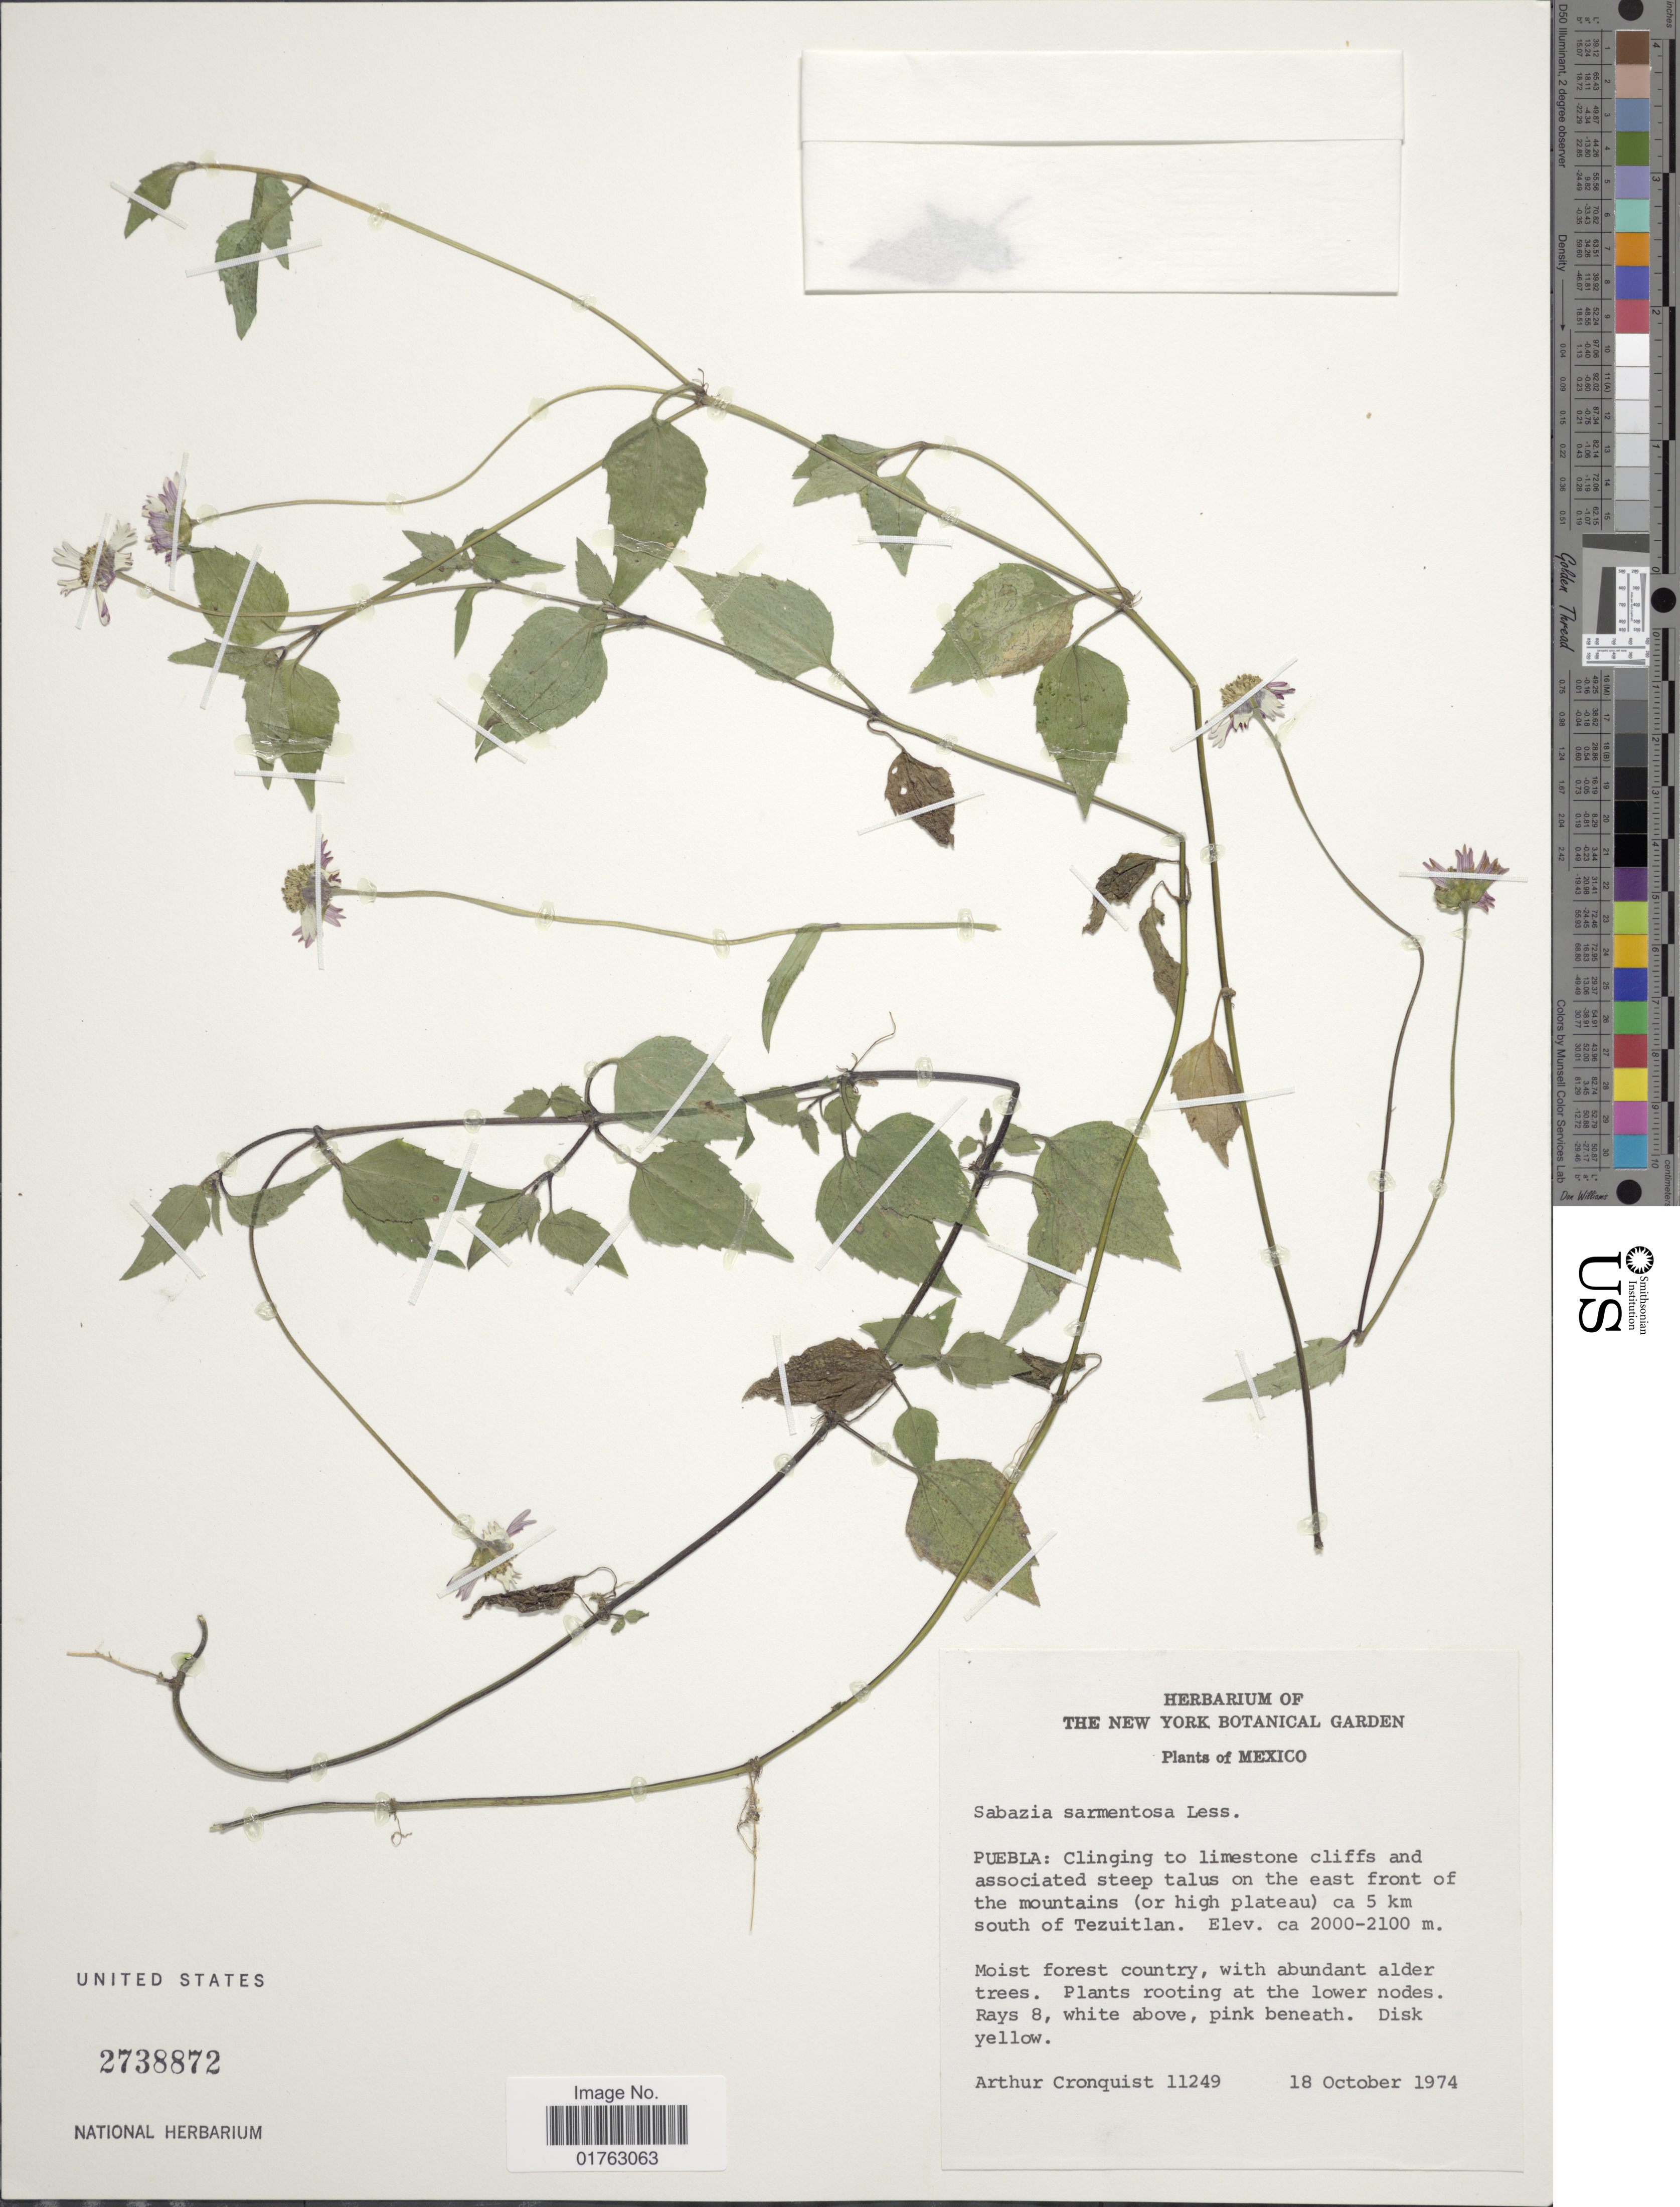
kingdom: Plantae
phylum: Tracheophyta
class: Magnoliopsida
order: Asterales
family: Asteraceae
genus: Sabazia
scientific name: Sabazia sarmentosa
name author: Less.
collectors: A. J. Cronquist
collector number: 11249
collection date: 1974-10-18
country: Mexico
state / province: Puebla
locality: Clinging to limestone cliffs and associated steep talus on the east front of the mountains (or high plateau) ca. 5 km south of Tezuitlan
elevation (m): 2000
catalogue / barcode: US 2738872